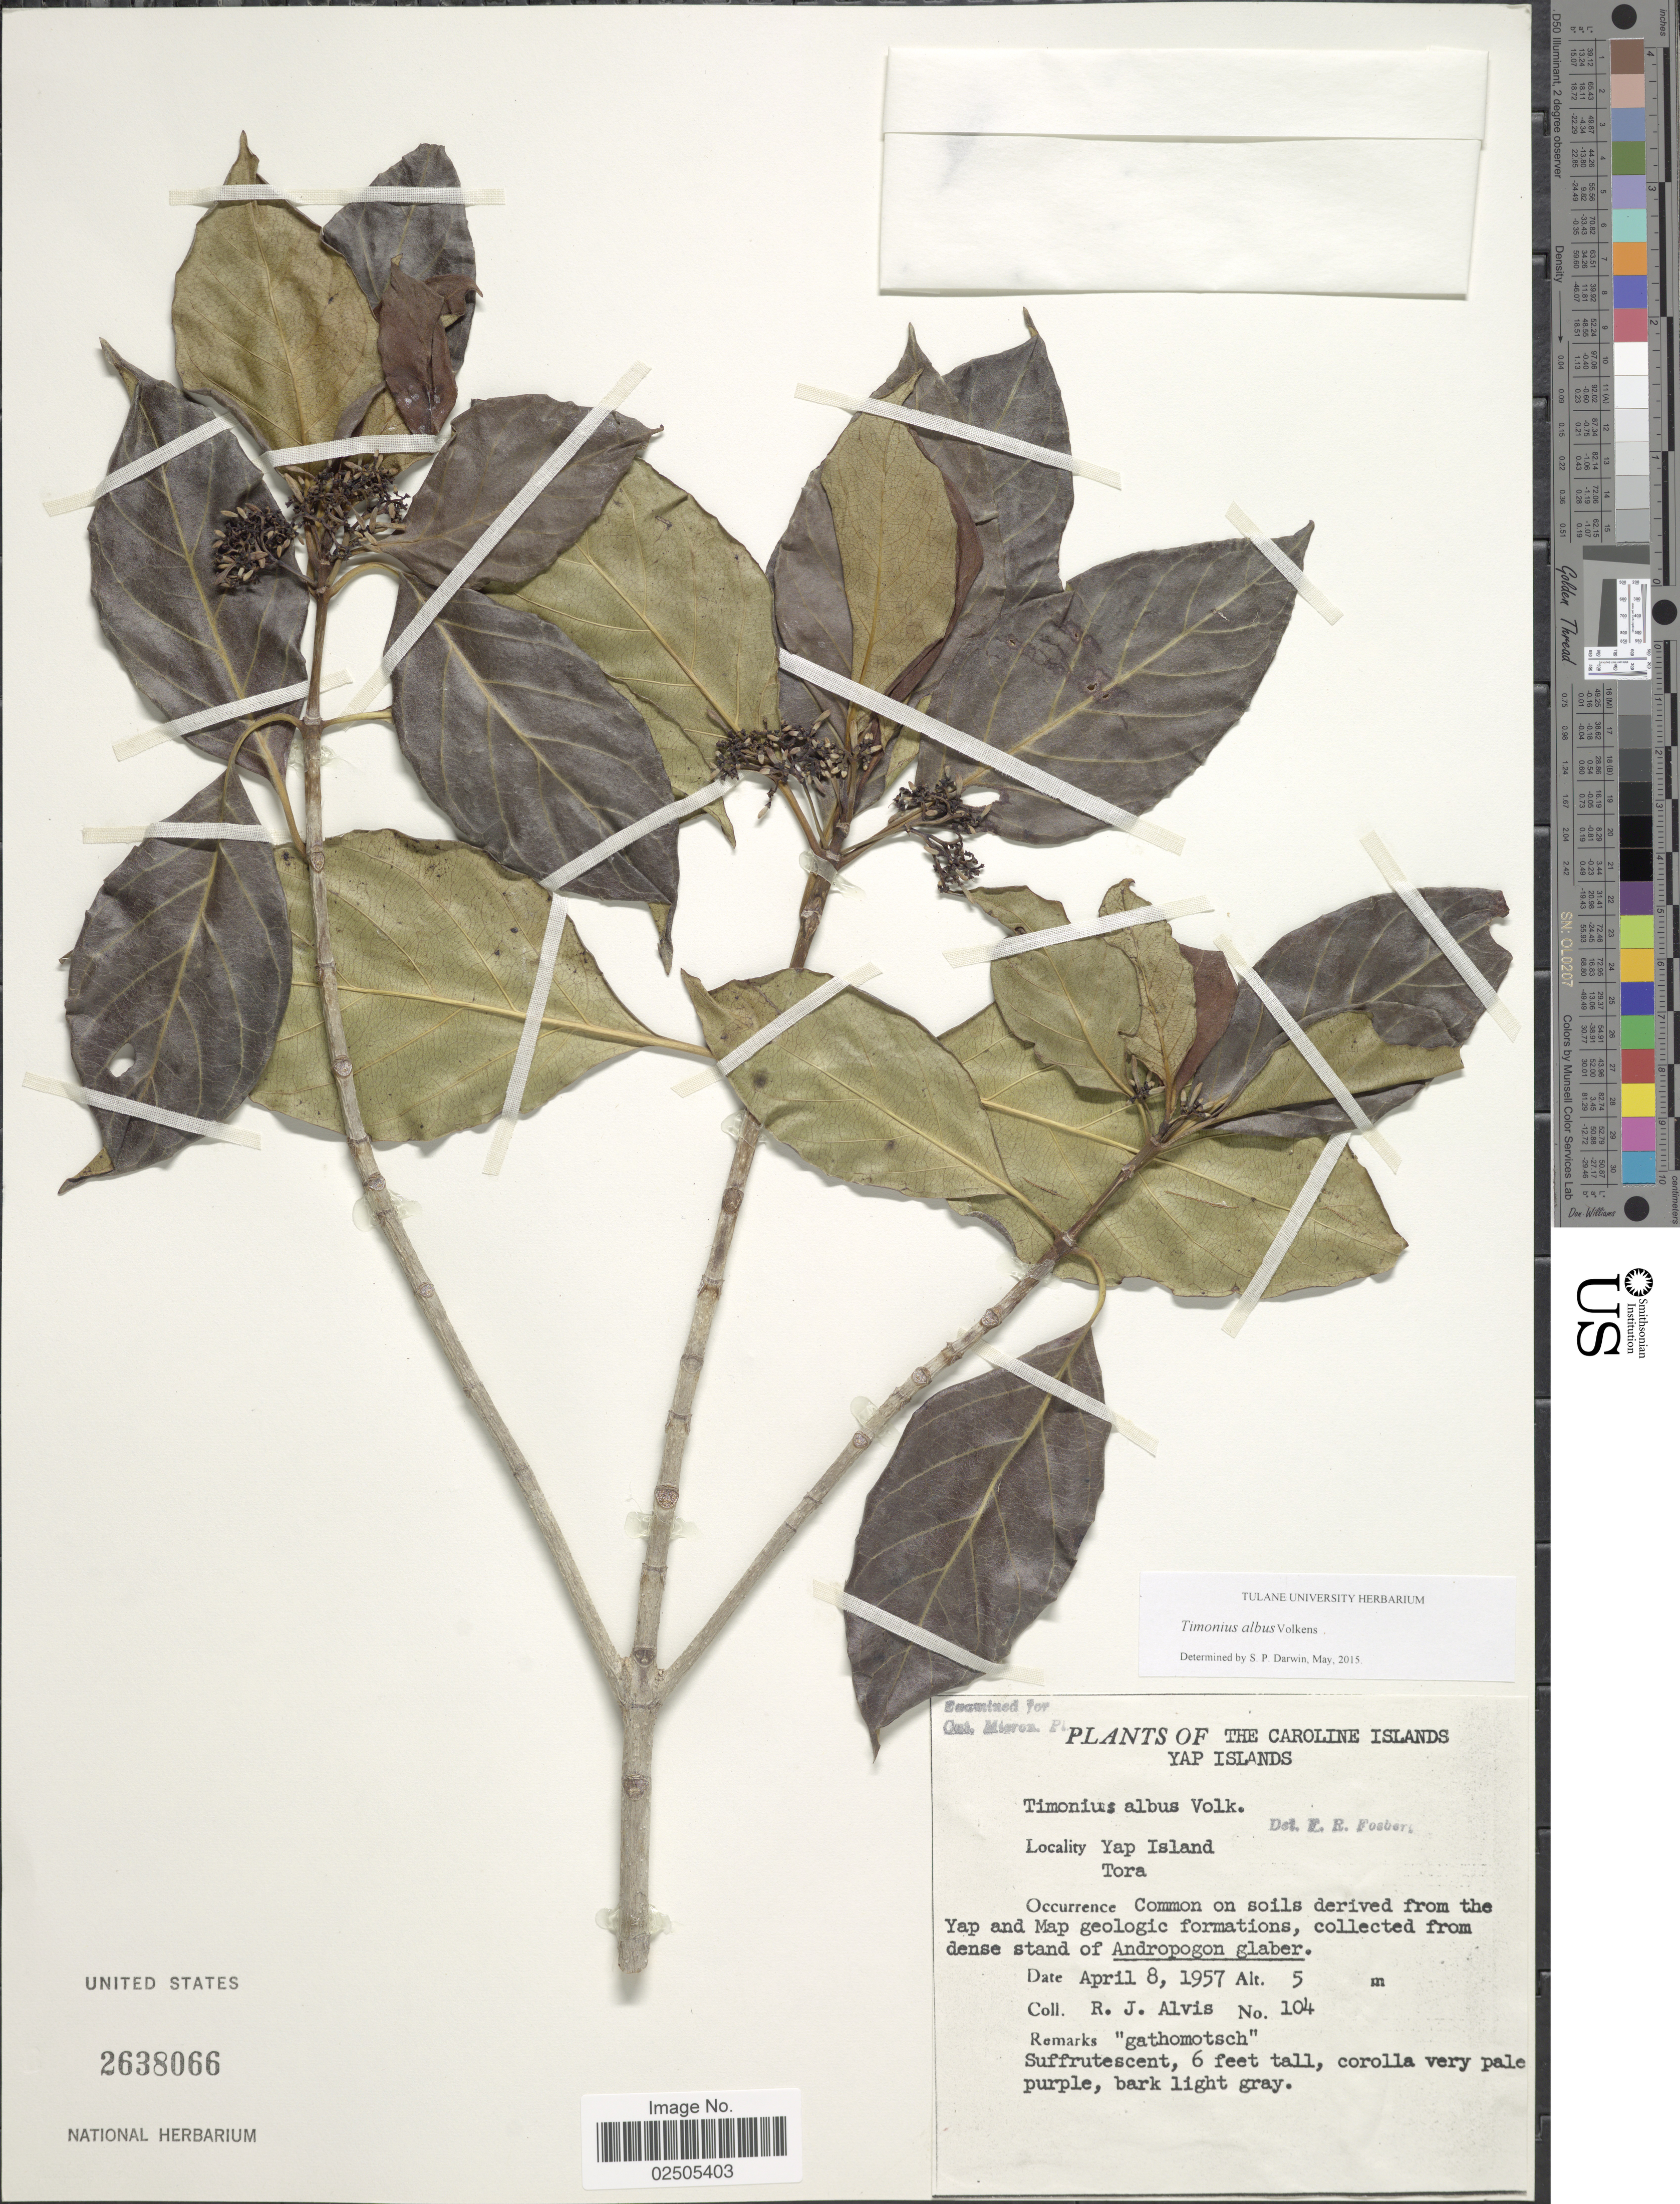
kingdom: Plantae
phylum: Tracheophyta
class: Magnoliopsida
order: Gentianales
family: Rubiaceae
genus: Timonius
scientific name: Timonius albus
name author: Volkens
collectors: R. Alvis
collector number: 104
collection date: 1957-04-08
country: Micronesia, Federated States of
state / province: Yap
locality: The Caroline Islands, Yap Islands, Tora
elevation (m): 5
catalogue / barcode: US 2638066